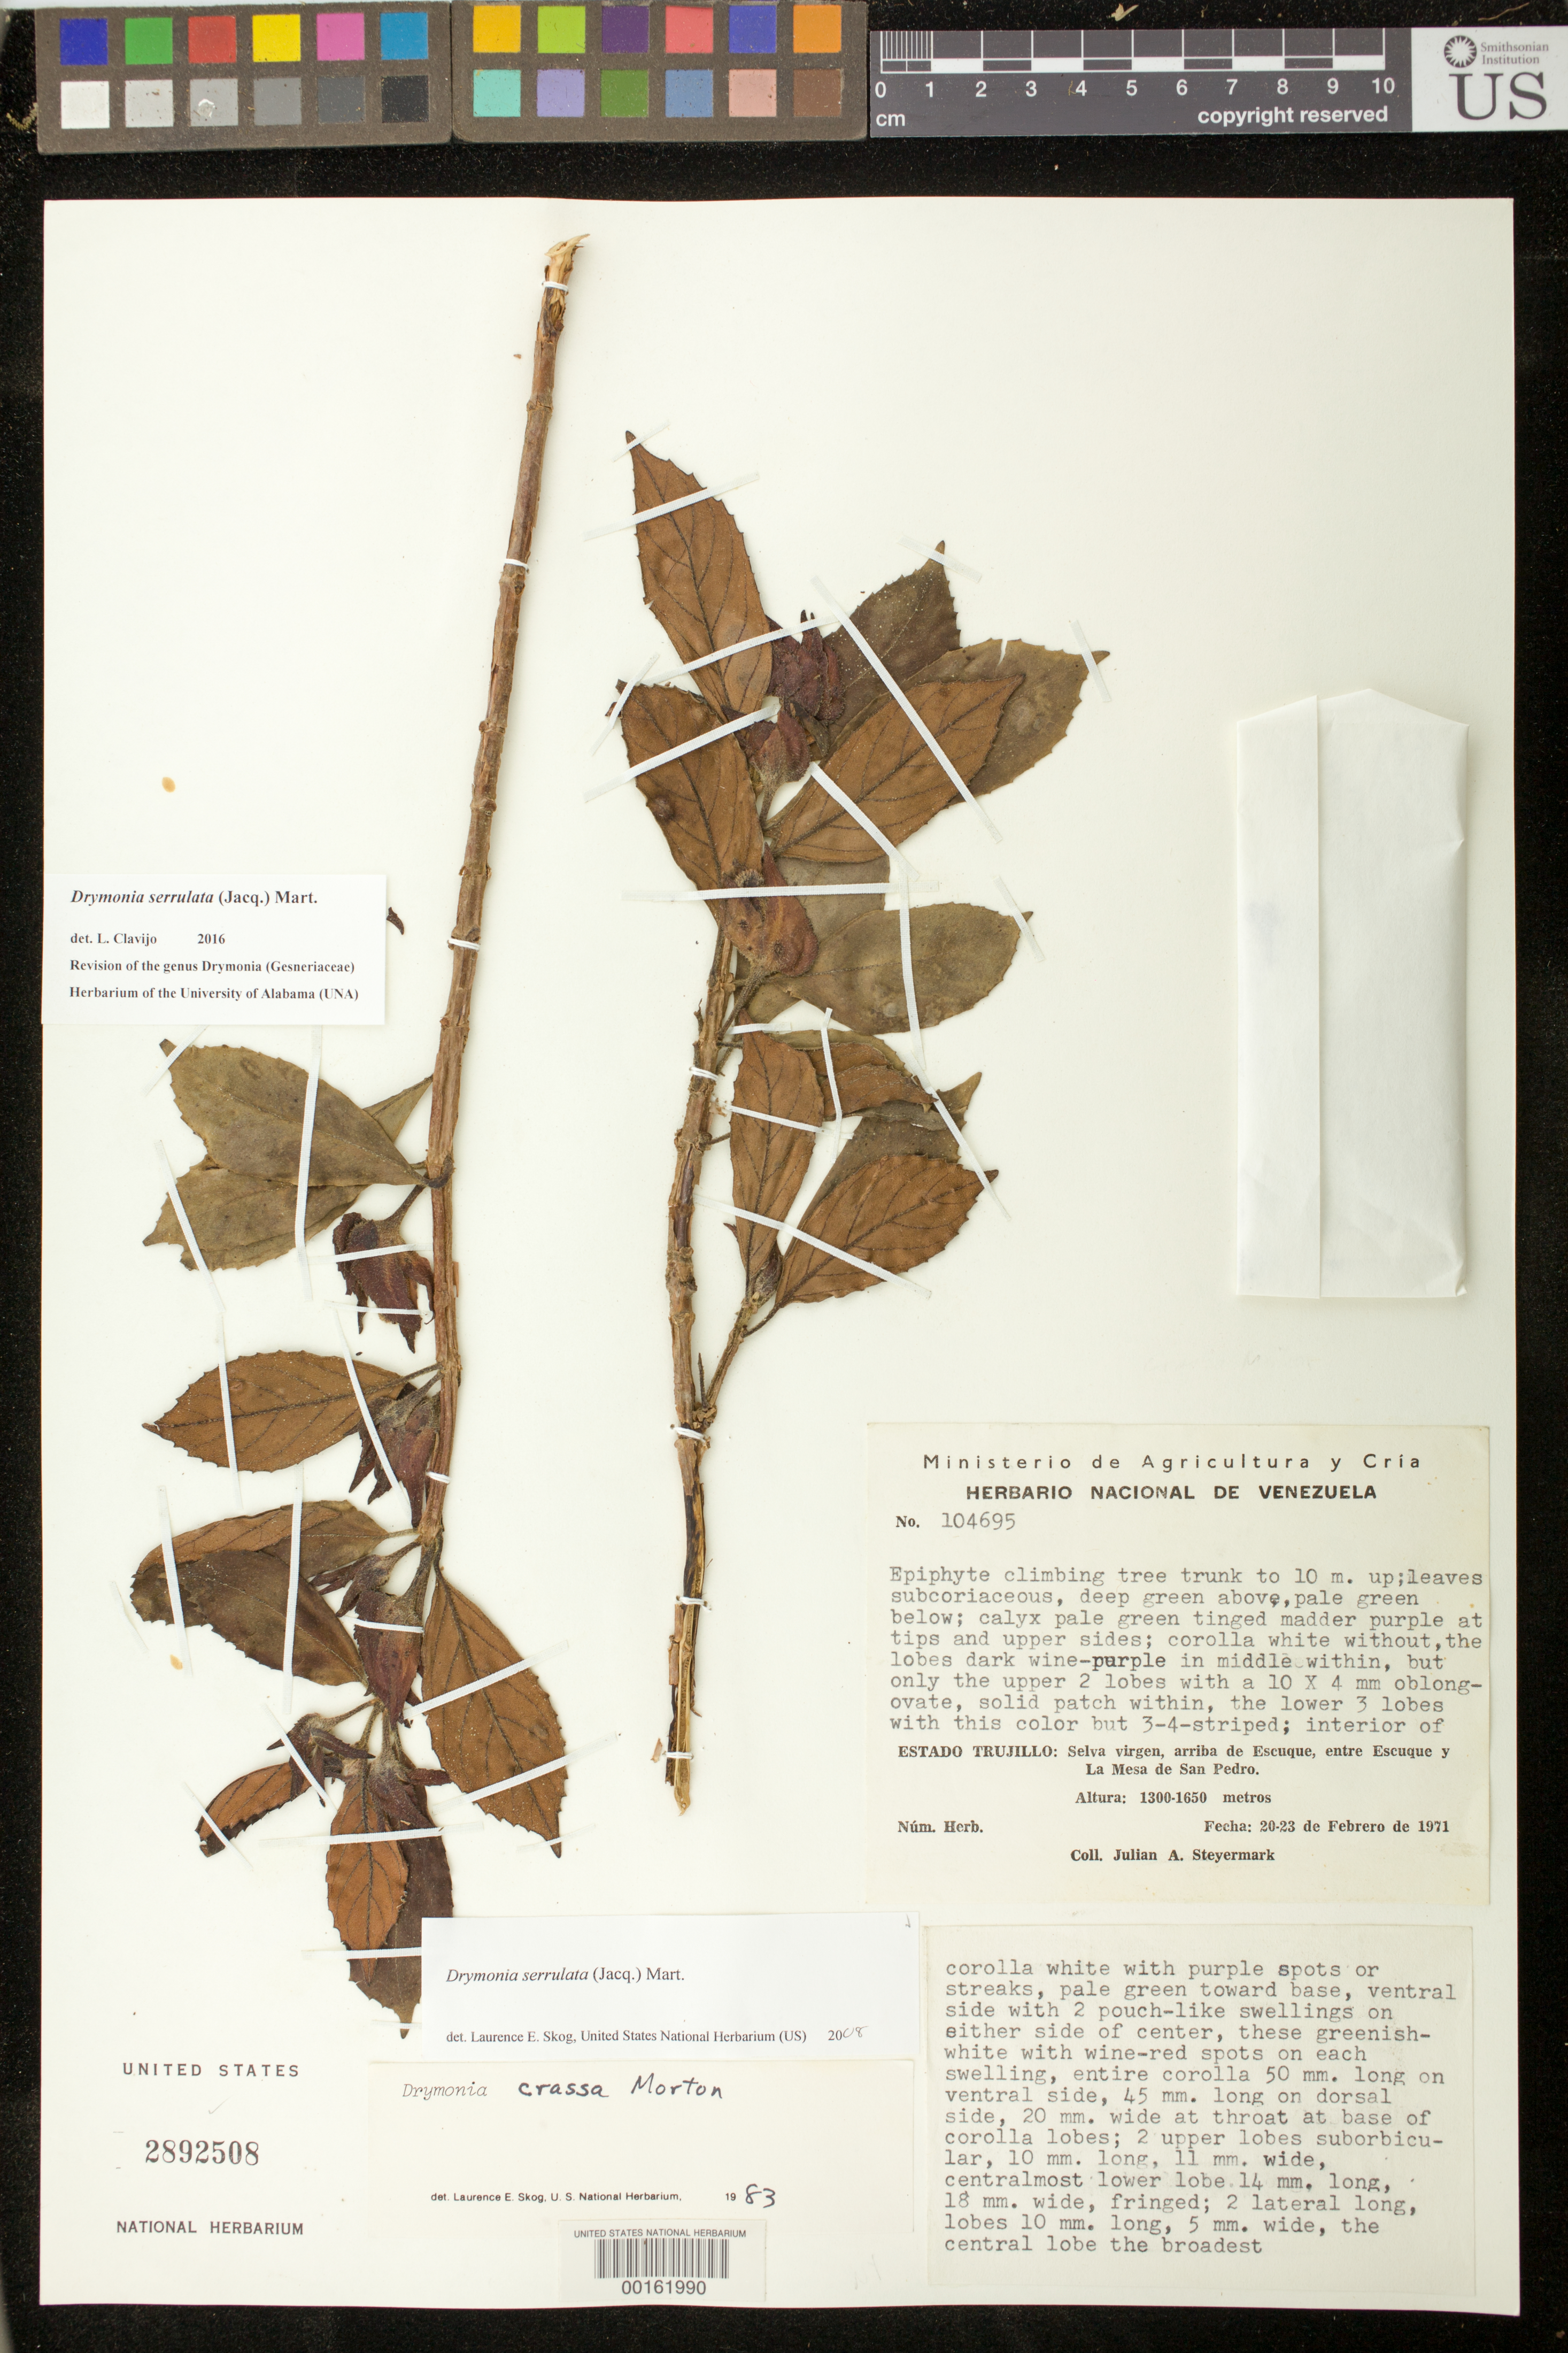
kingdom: Plantae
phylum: Tracheophyta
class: Magnoliopsida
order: Lamiales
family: Gesneriaceae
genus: Drymonia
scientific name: Drymonia serrulata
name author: (Jacq.) Mart.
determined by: Skog, Laurence E.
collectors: J. Steyermark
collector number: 104695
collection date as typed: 20-23 Feb 1971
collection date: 1971-02-20/1971-02-23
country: Venezuela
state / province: Trujillo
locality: Arriba de Escuque, entre Escuque y La mesa de San Pedro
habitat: Selva virgen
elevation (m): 1300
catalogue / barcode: US 2892508